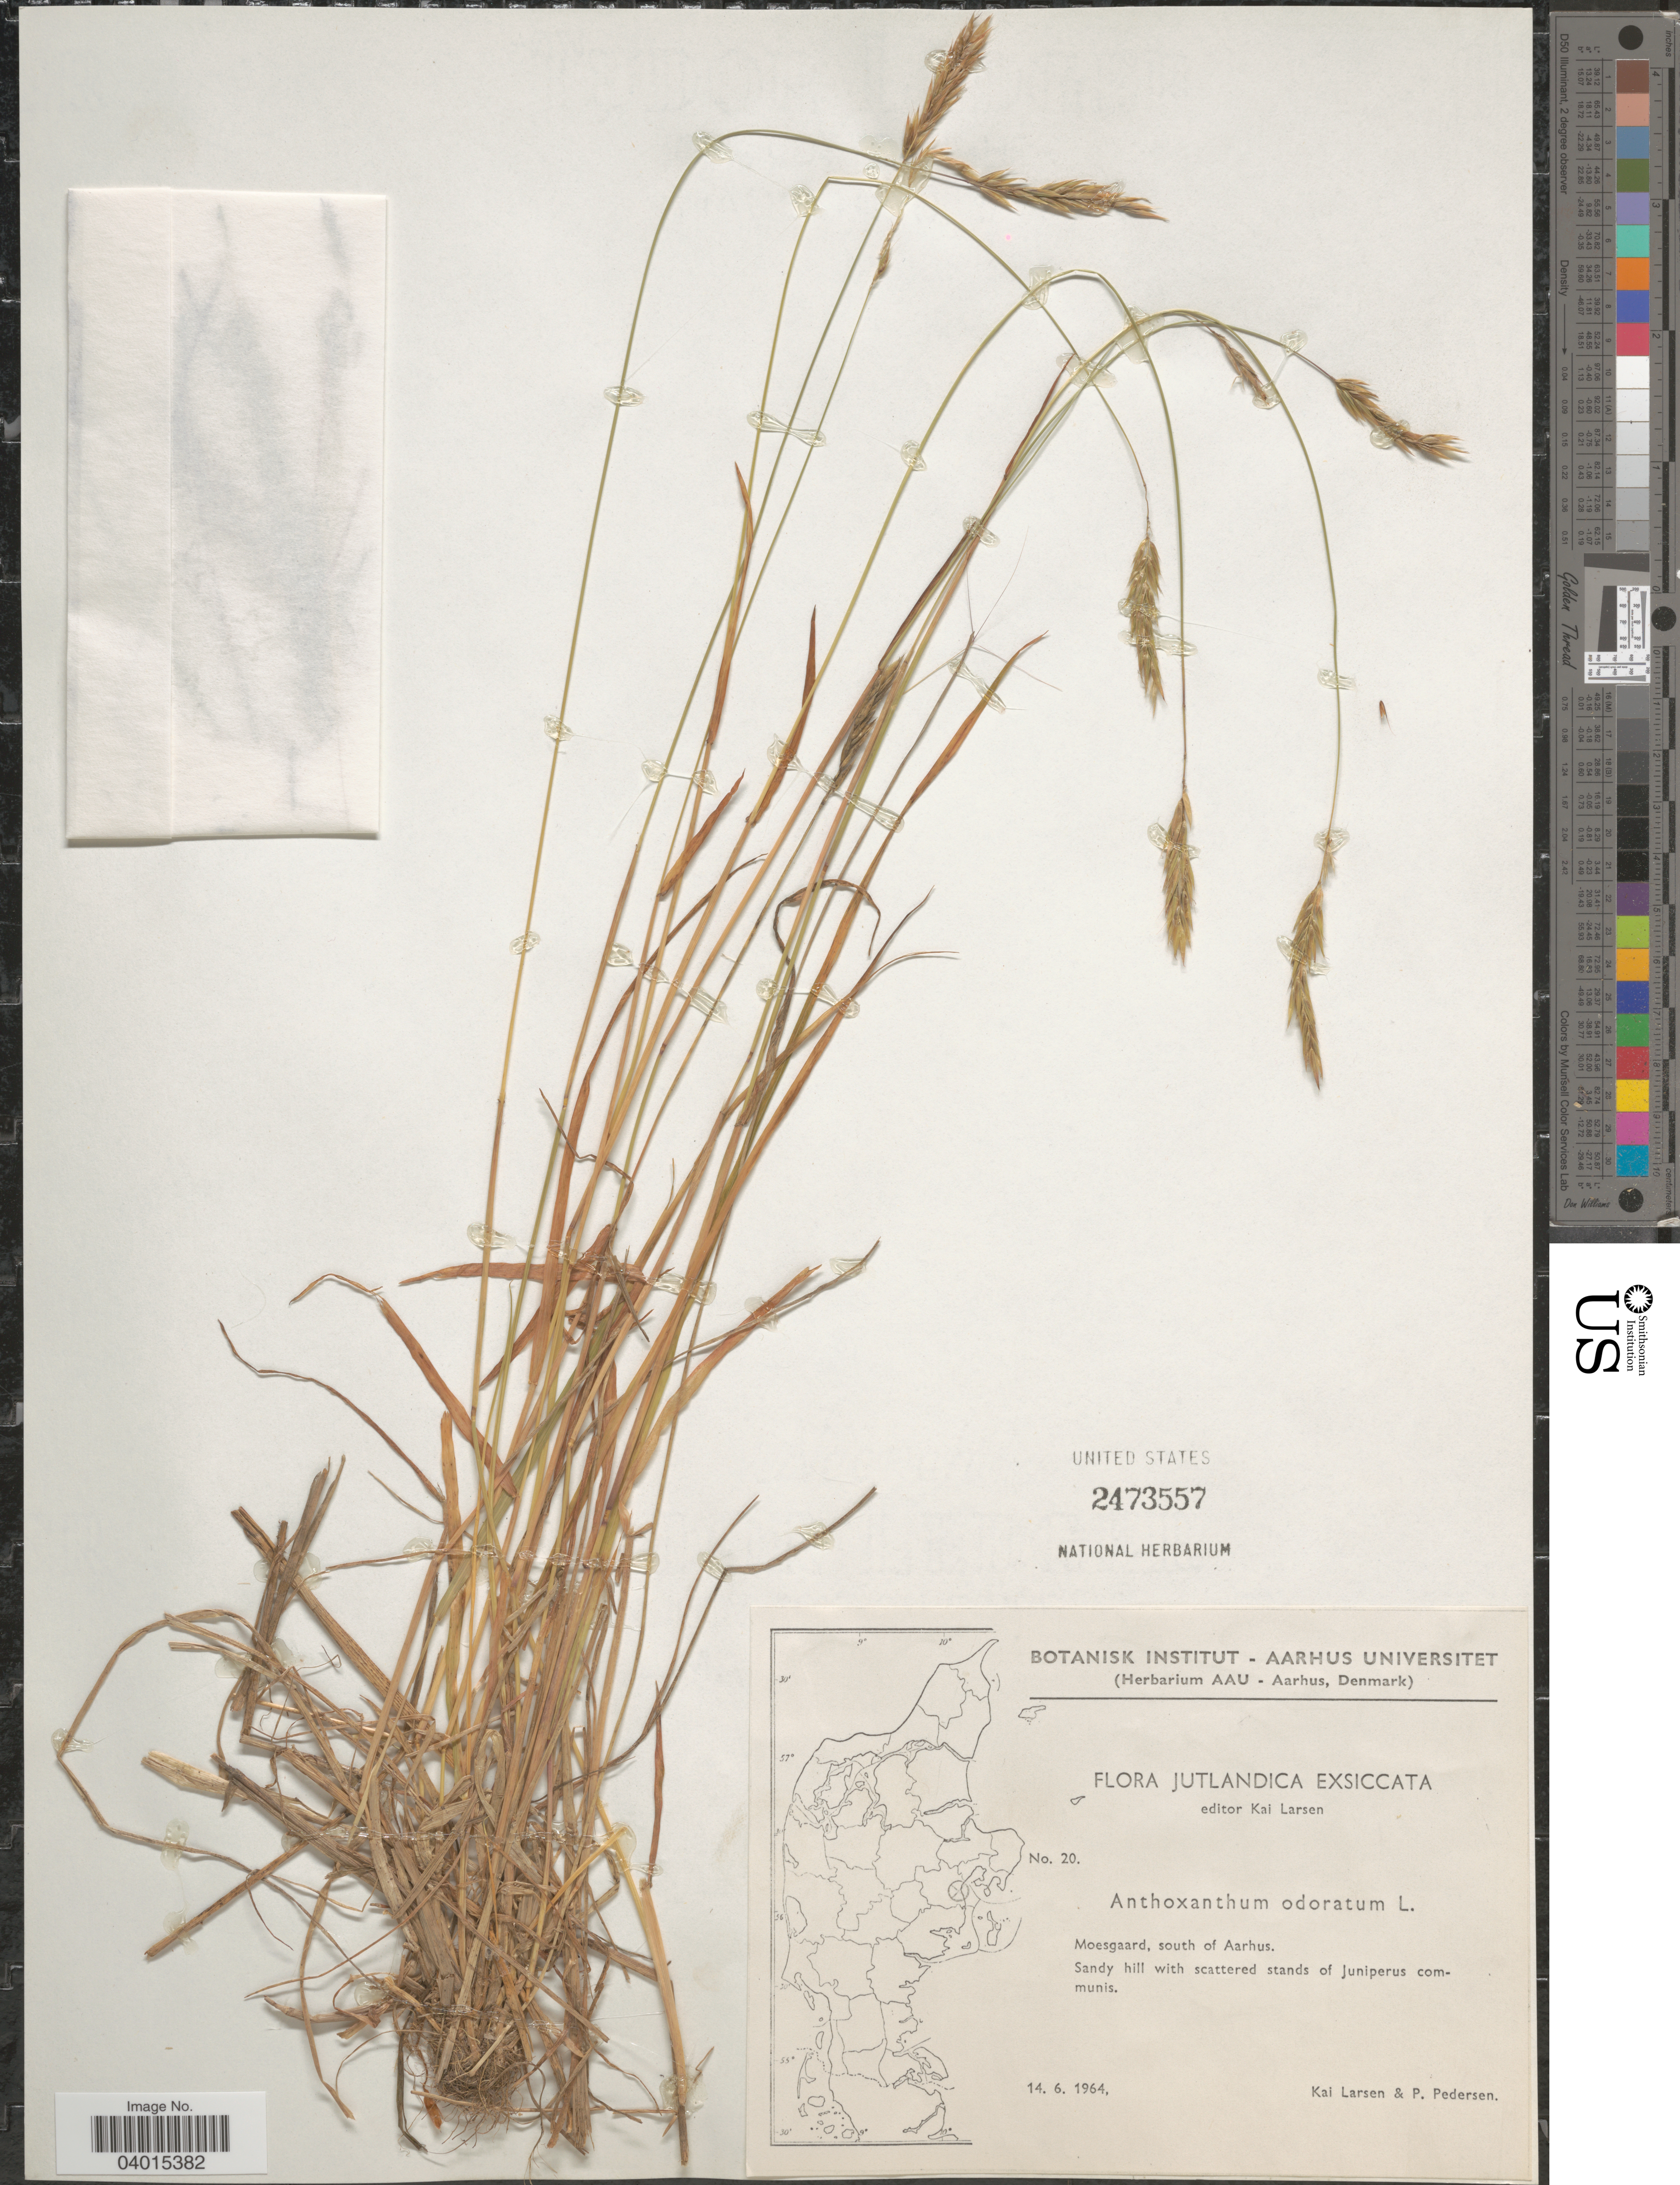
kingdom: Plantae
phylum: Tracheophyta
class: Liliopsida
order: Poales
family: Poaceae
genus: Anthoxanthum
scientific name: Anthoxanthum odoratum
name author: L.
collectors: K. Larsen & P. Pedersen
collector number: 20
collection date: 1964-06-14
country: Denmark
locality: Jutlandica. Moesgaard, south of Aarhus.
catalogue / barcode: US 2473557